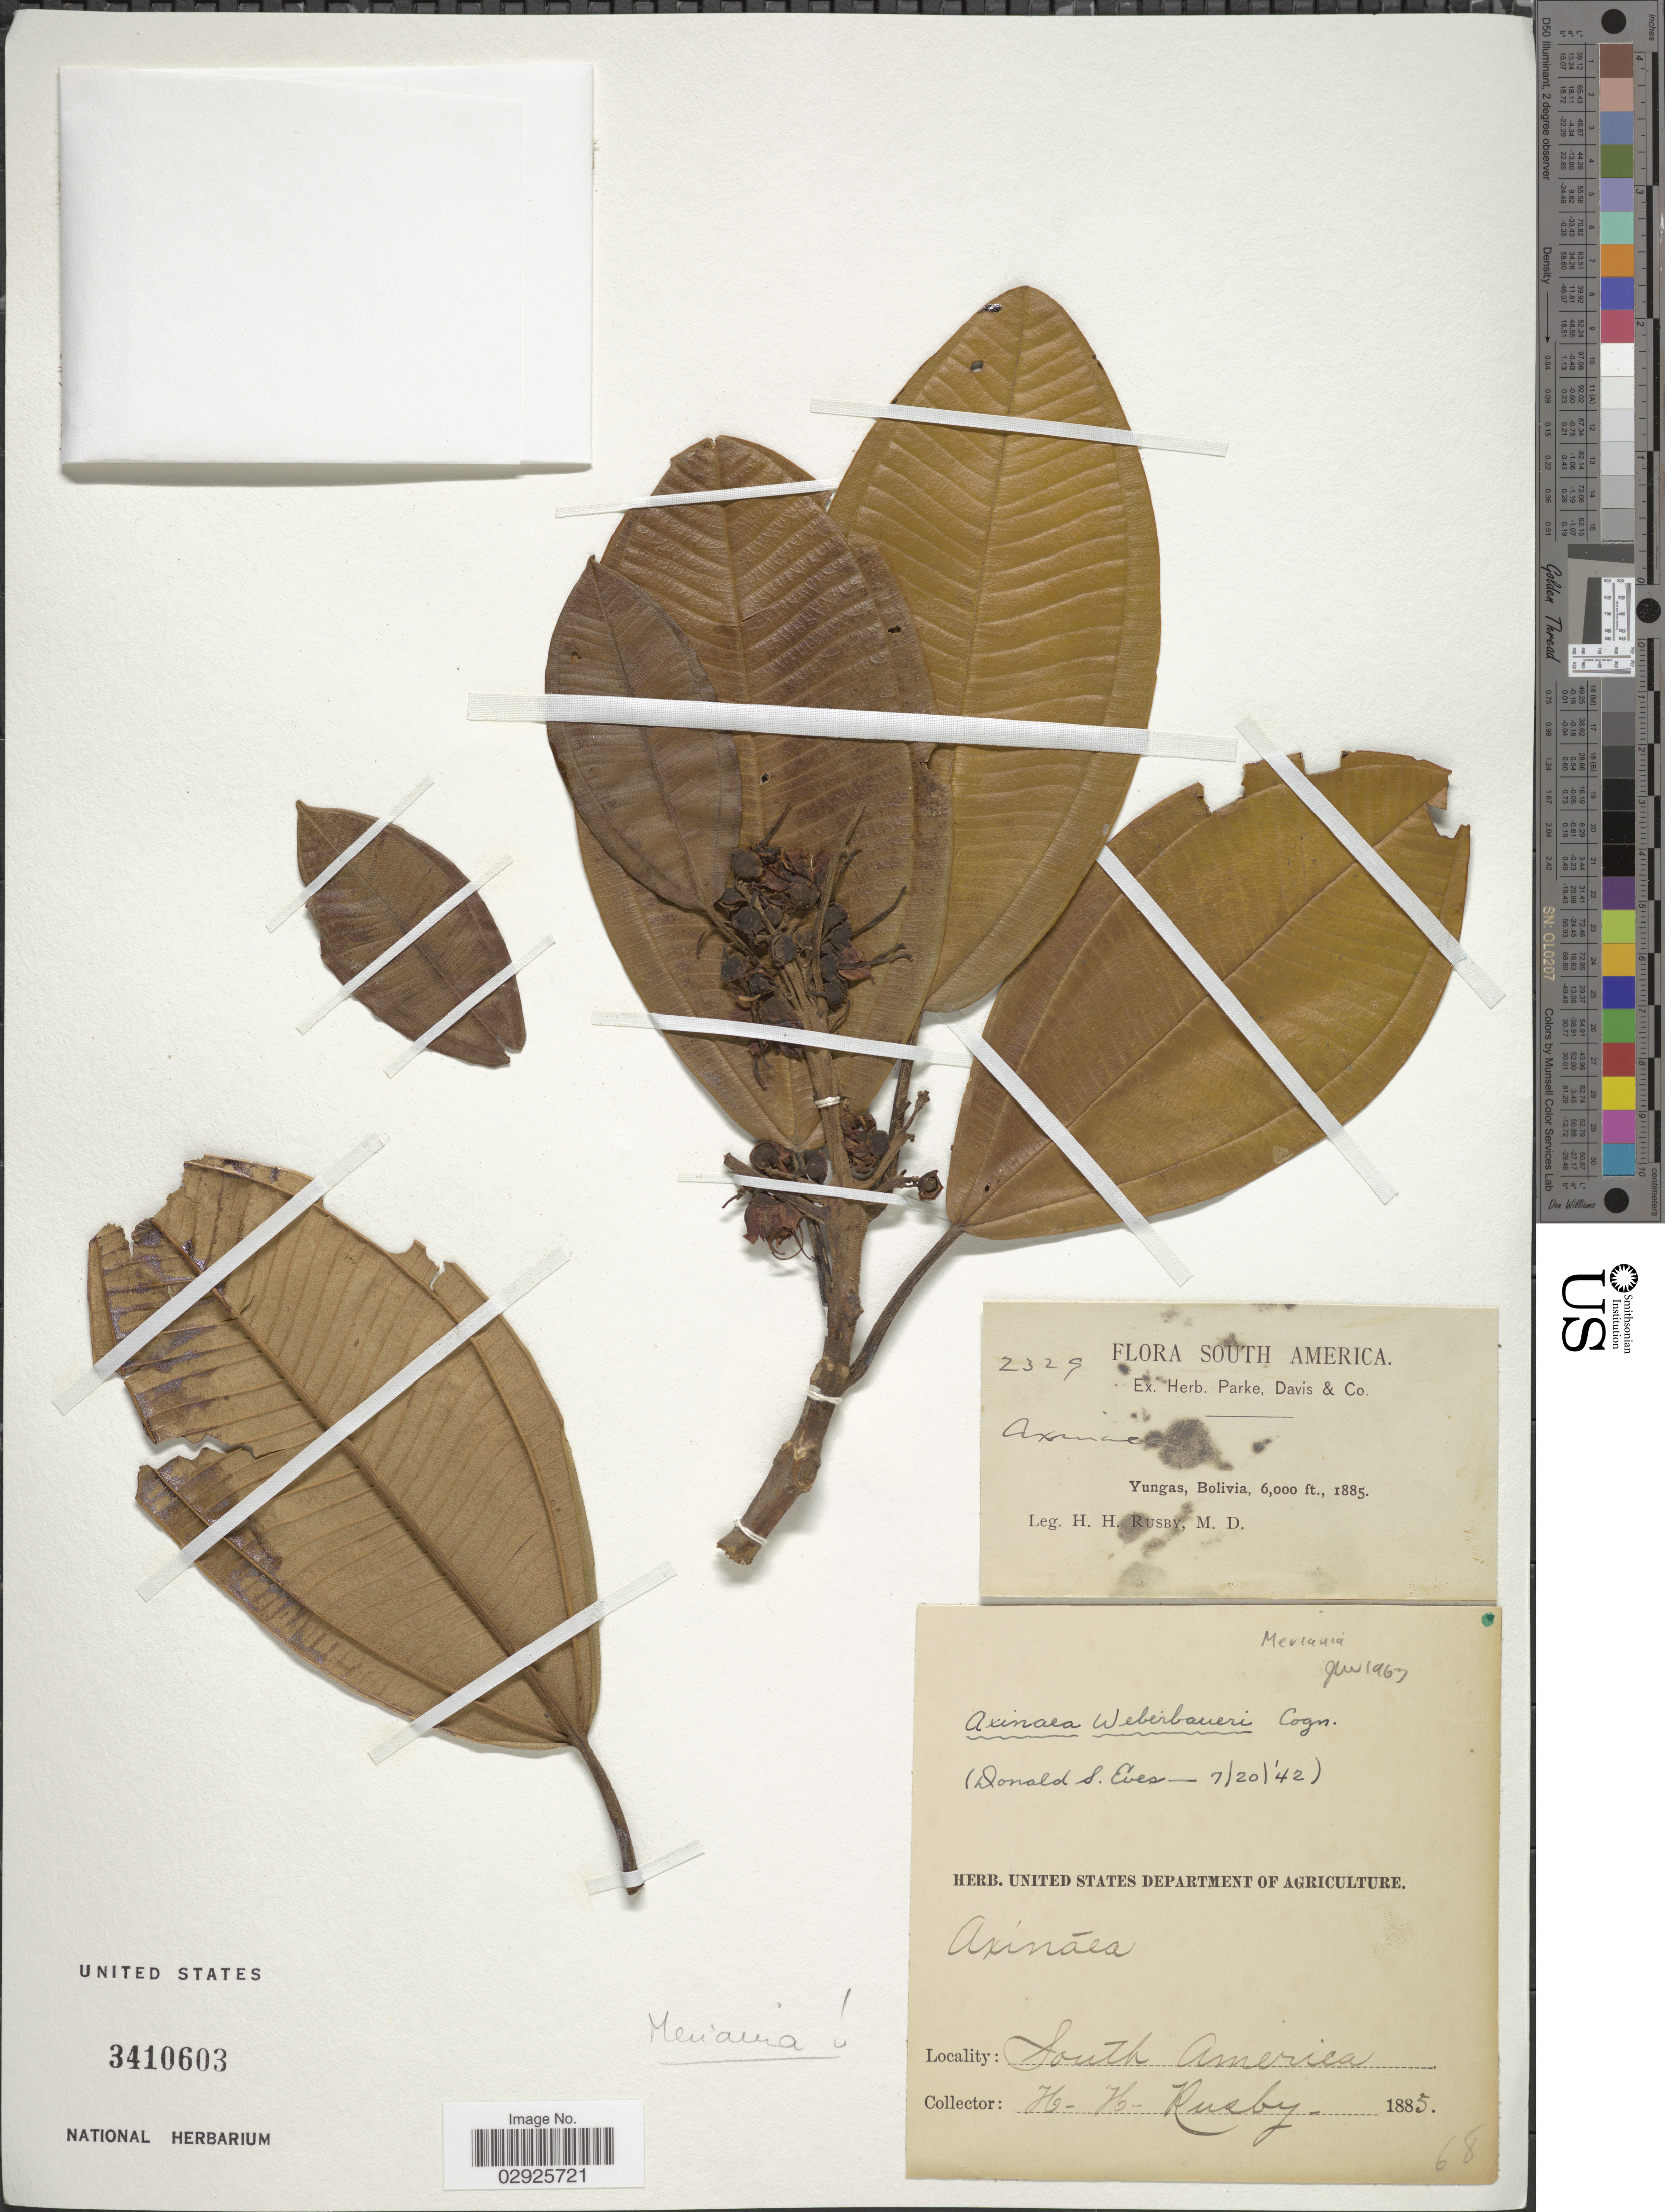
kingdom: Plantae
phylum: Tracheophyta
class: Magnoliopsida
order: Myrtales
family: Melastomataceae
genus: Meriania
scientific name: Meriania sp.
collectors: H. H. Rusby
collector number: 2329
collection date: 1885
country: Bolivia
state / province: La Paz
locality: Yungas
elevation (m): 1829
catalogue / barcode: US 3410603